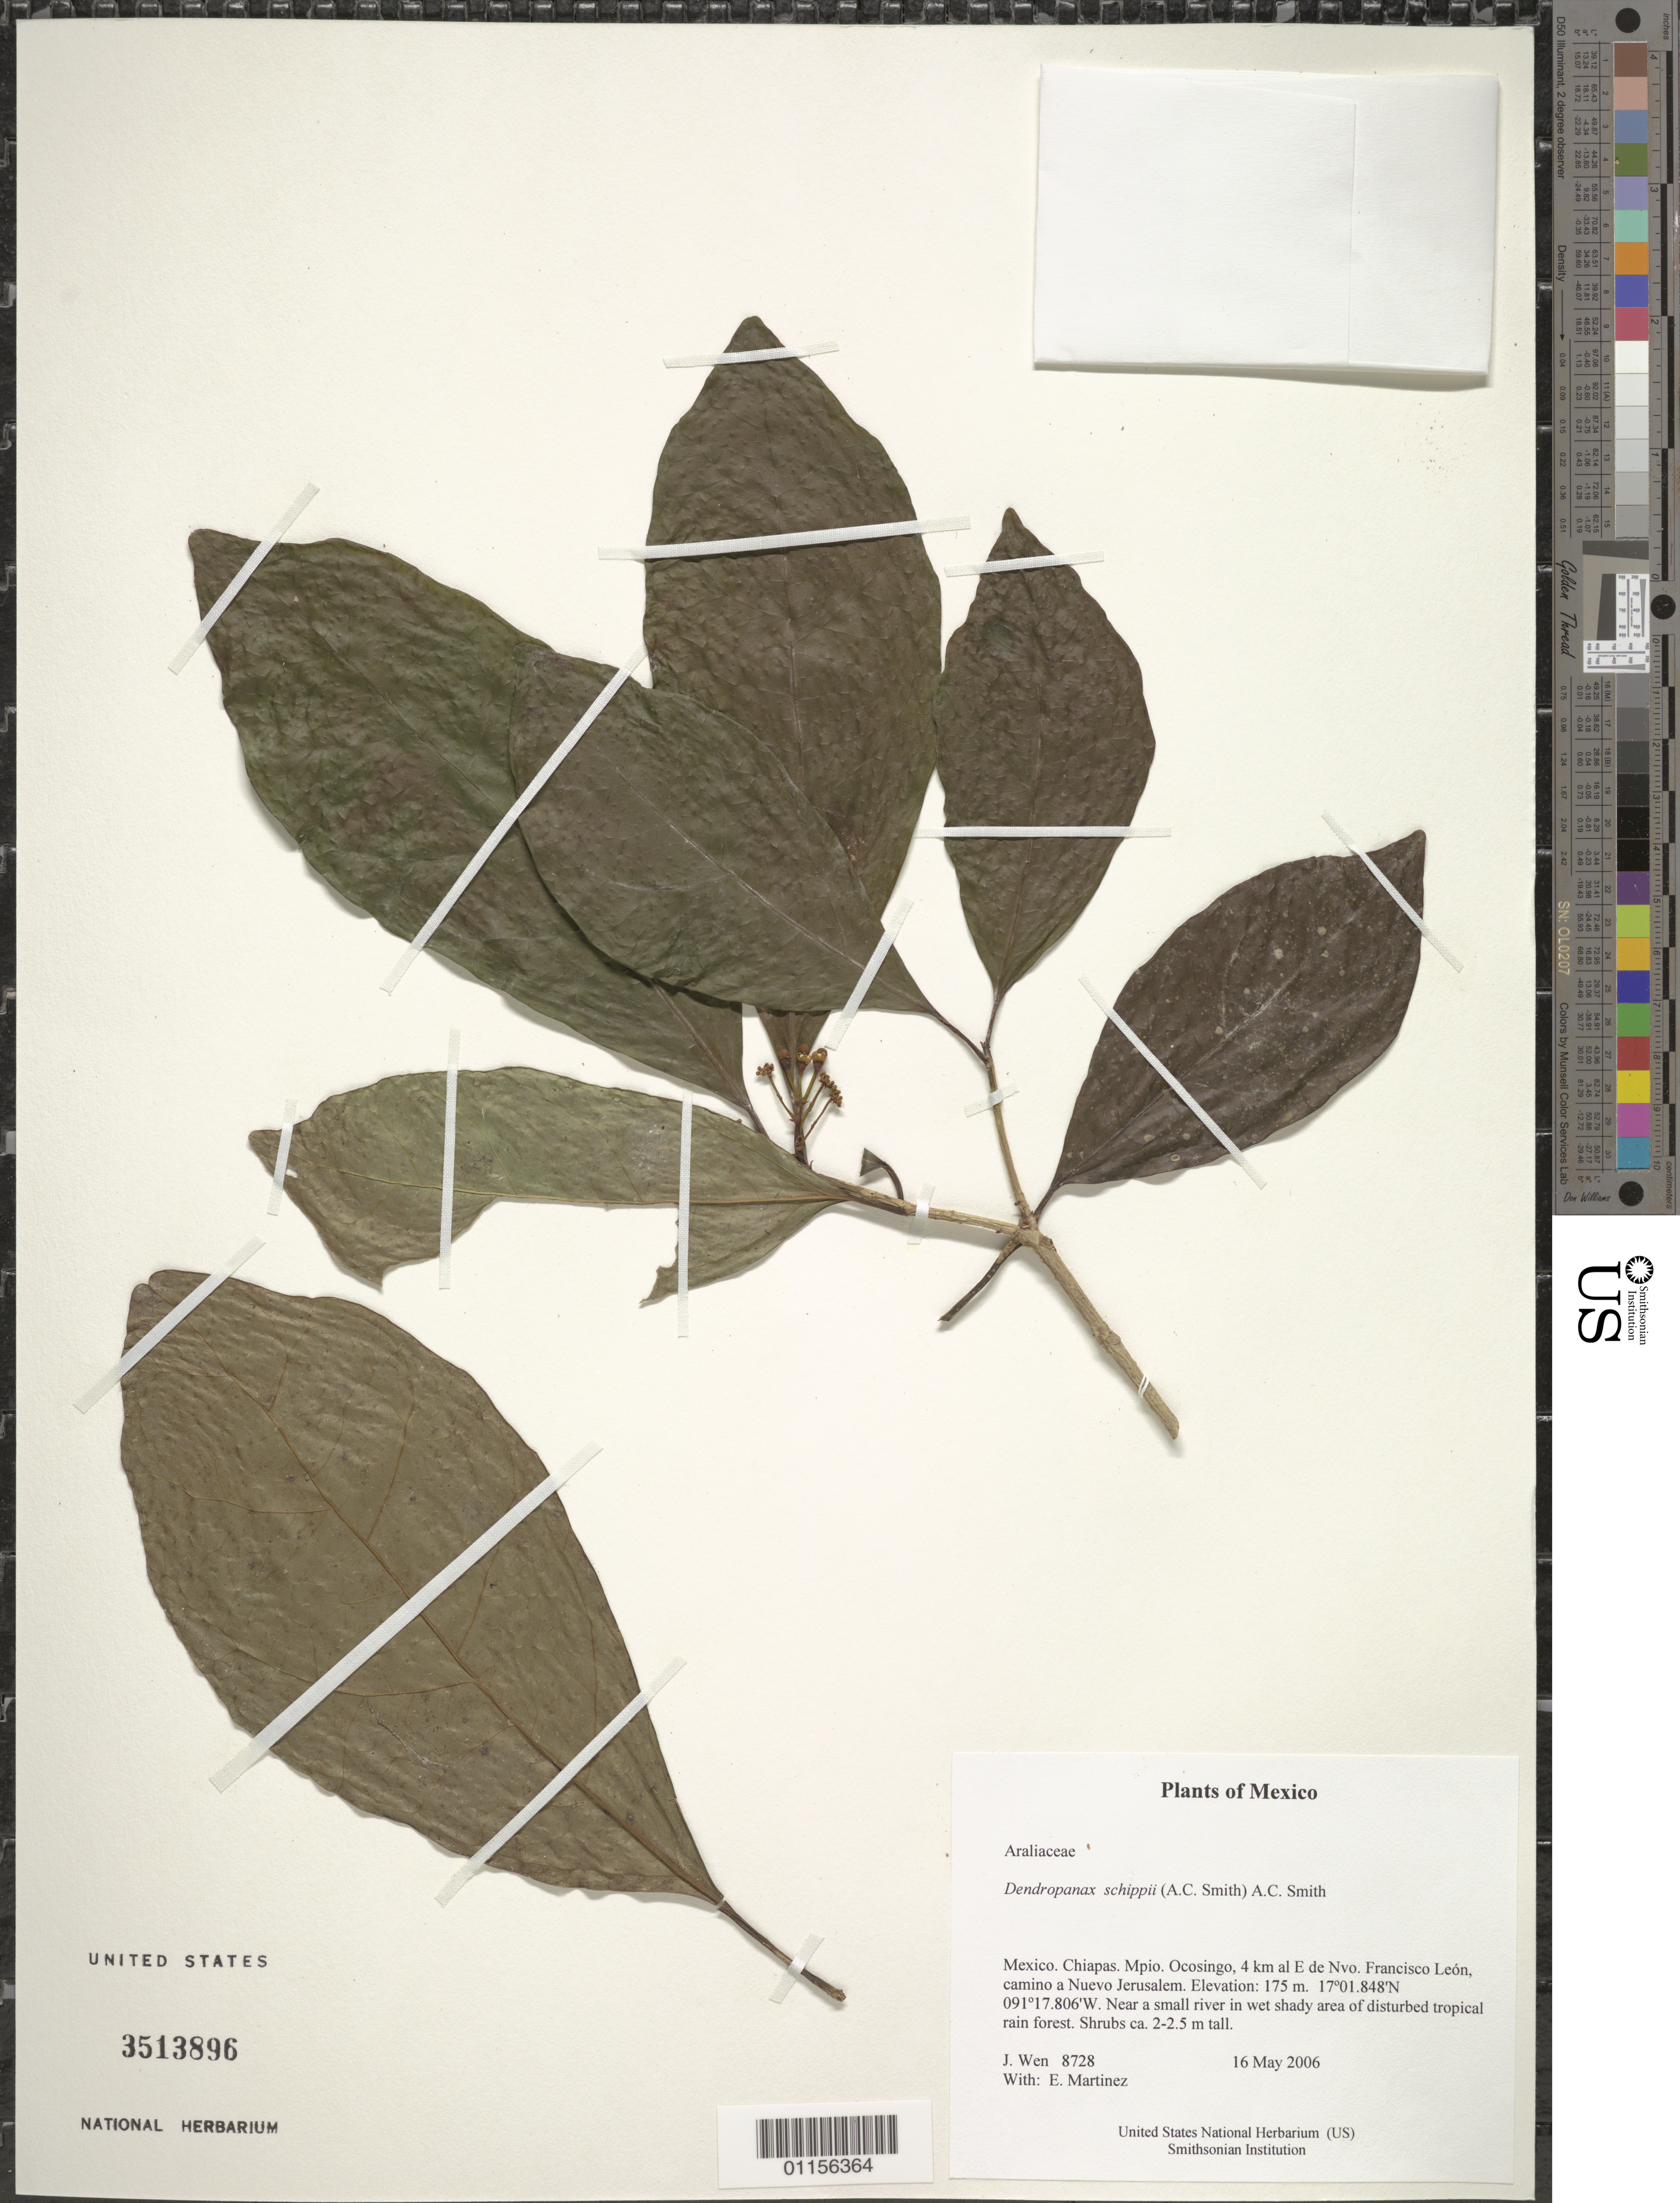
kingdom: Plantae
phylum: Tracheophyta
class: Magnoliopsida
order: Apiales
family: Araliaceae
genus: Dendropanax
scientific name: Dendropanax schippii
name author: (A.C. Sm.) A.C. Sm.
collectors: J. Wen & E. Martínez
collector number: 8728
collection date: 2006-05-16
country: Mexico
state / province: Chiapas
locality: Mpio Ocosingo, 4 km al E de Nvo Francisco Leon, camino a Nuevo Jerusalem.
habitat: Shrubs, near a small river in wet shady area of disturbed tropical rain forest.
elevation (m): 175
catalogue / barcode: US 3513896